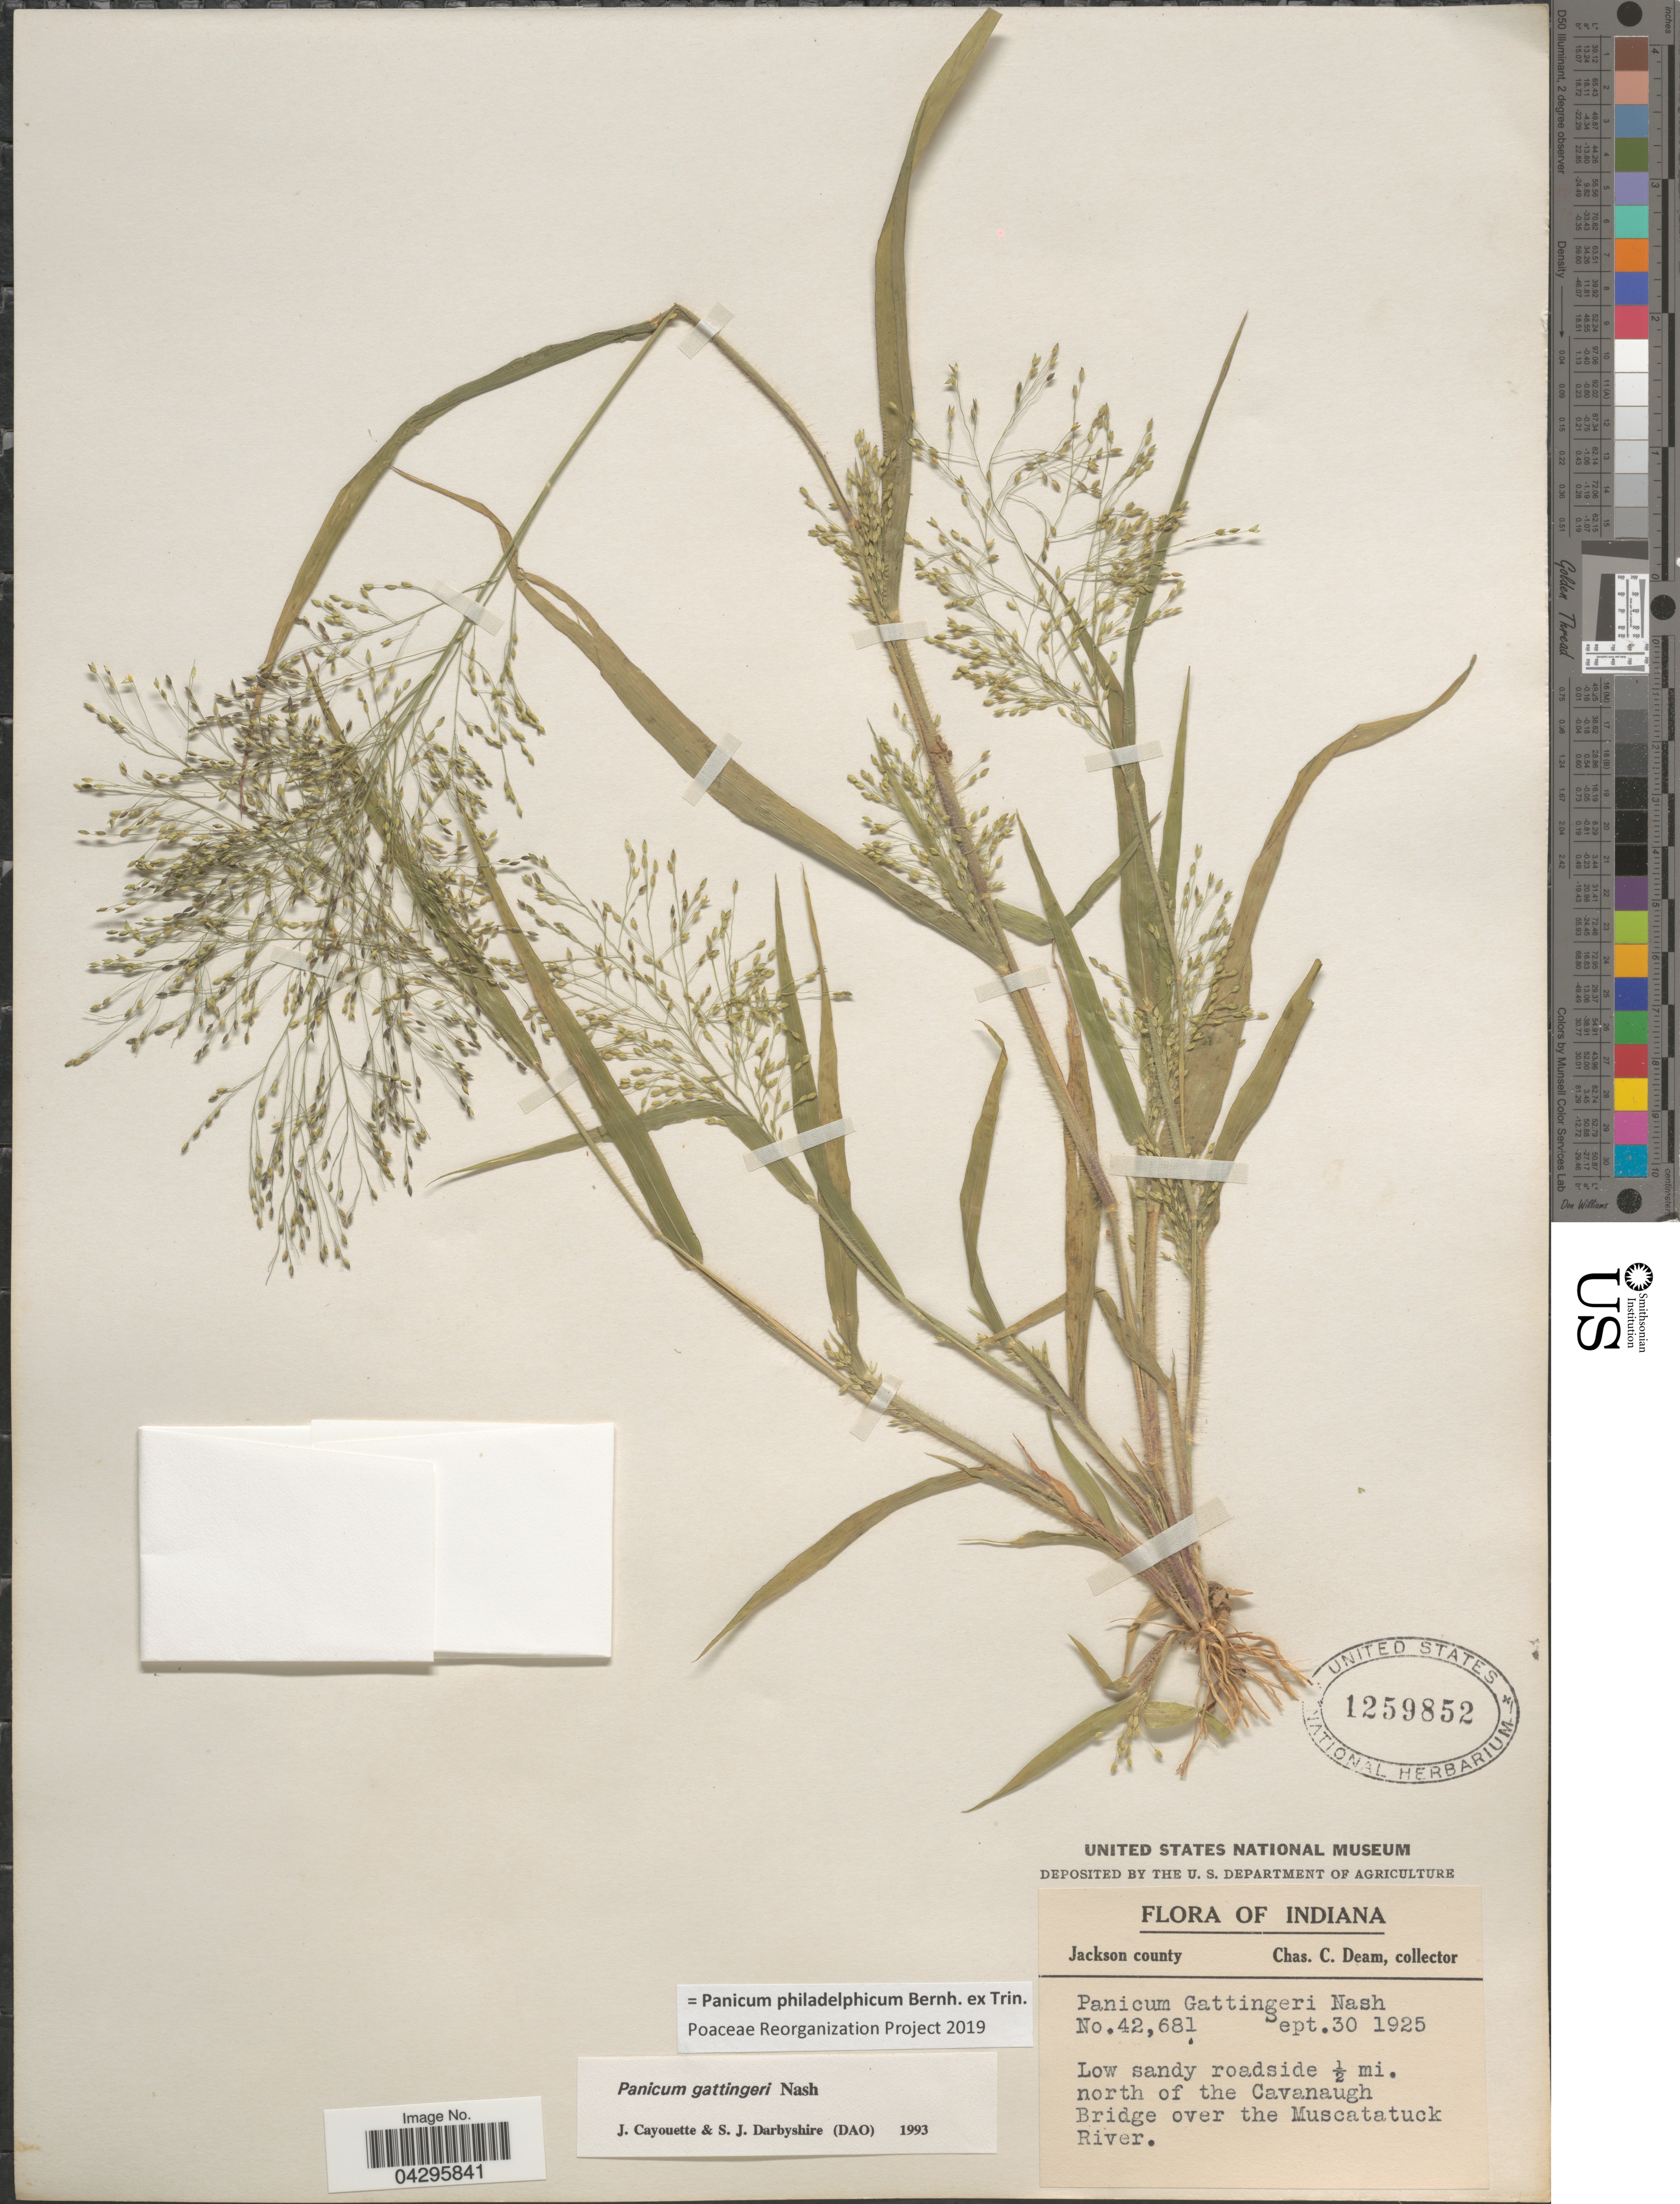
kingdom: Plantae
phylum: Tracheophyta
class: Liliopsida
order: Poales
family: Poaceae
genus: Panicum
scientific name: Panicum philadelphicum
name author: Bernh. ex Trin.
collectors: C. C. Deam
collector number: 42681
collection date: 1925-09-30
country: United States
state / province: Indiana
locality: Jackson county. Low sandy roadside ½ mi. north of the Cavanaugh Bridge over the Muscatatuck River.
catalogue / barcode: US 1259852